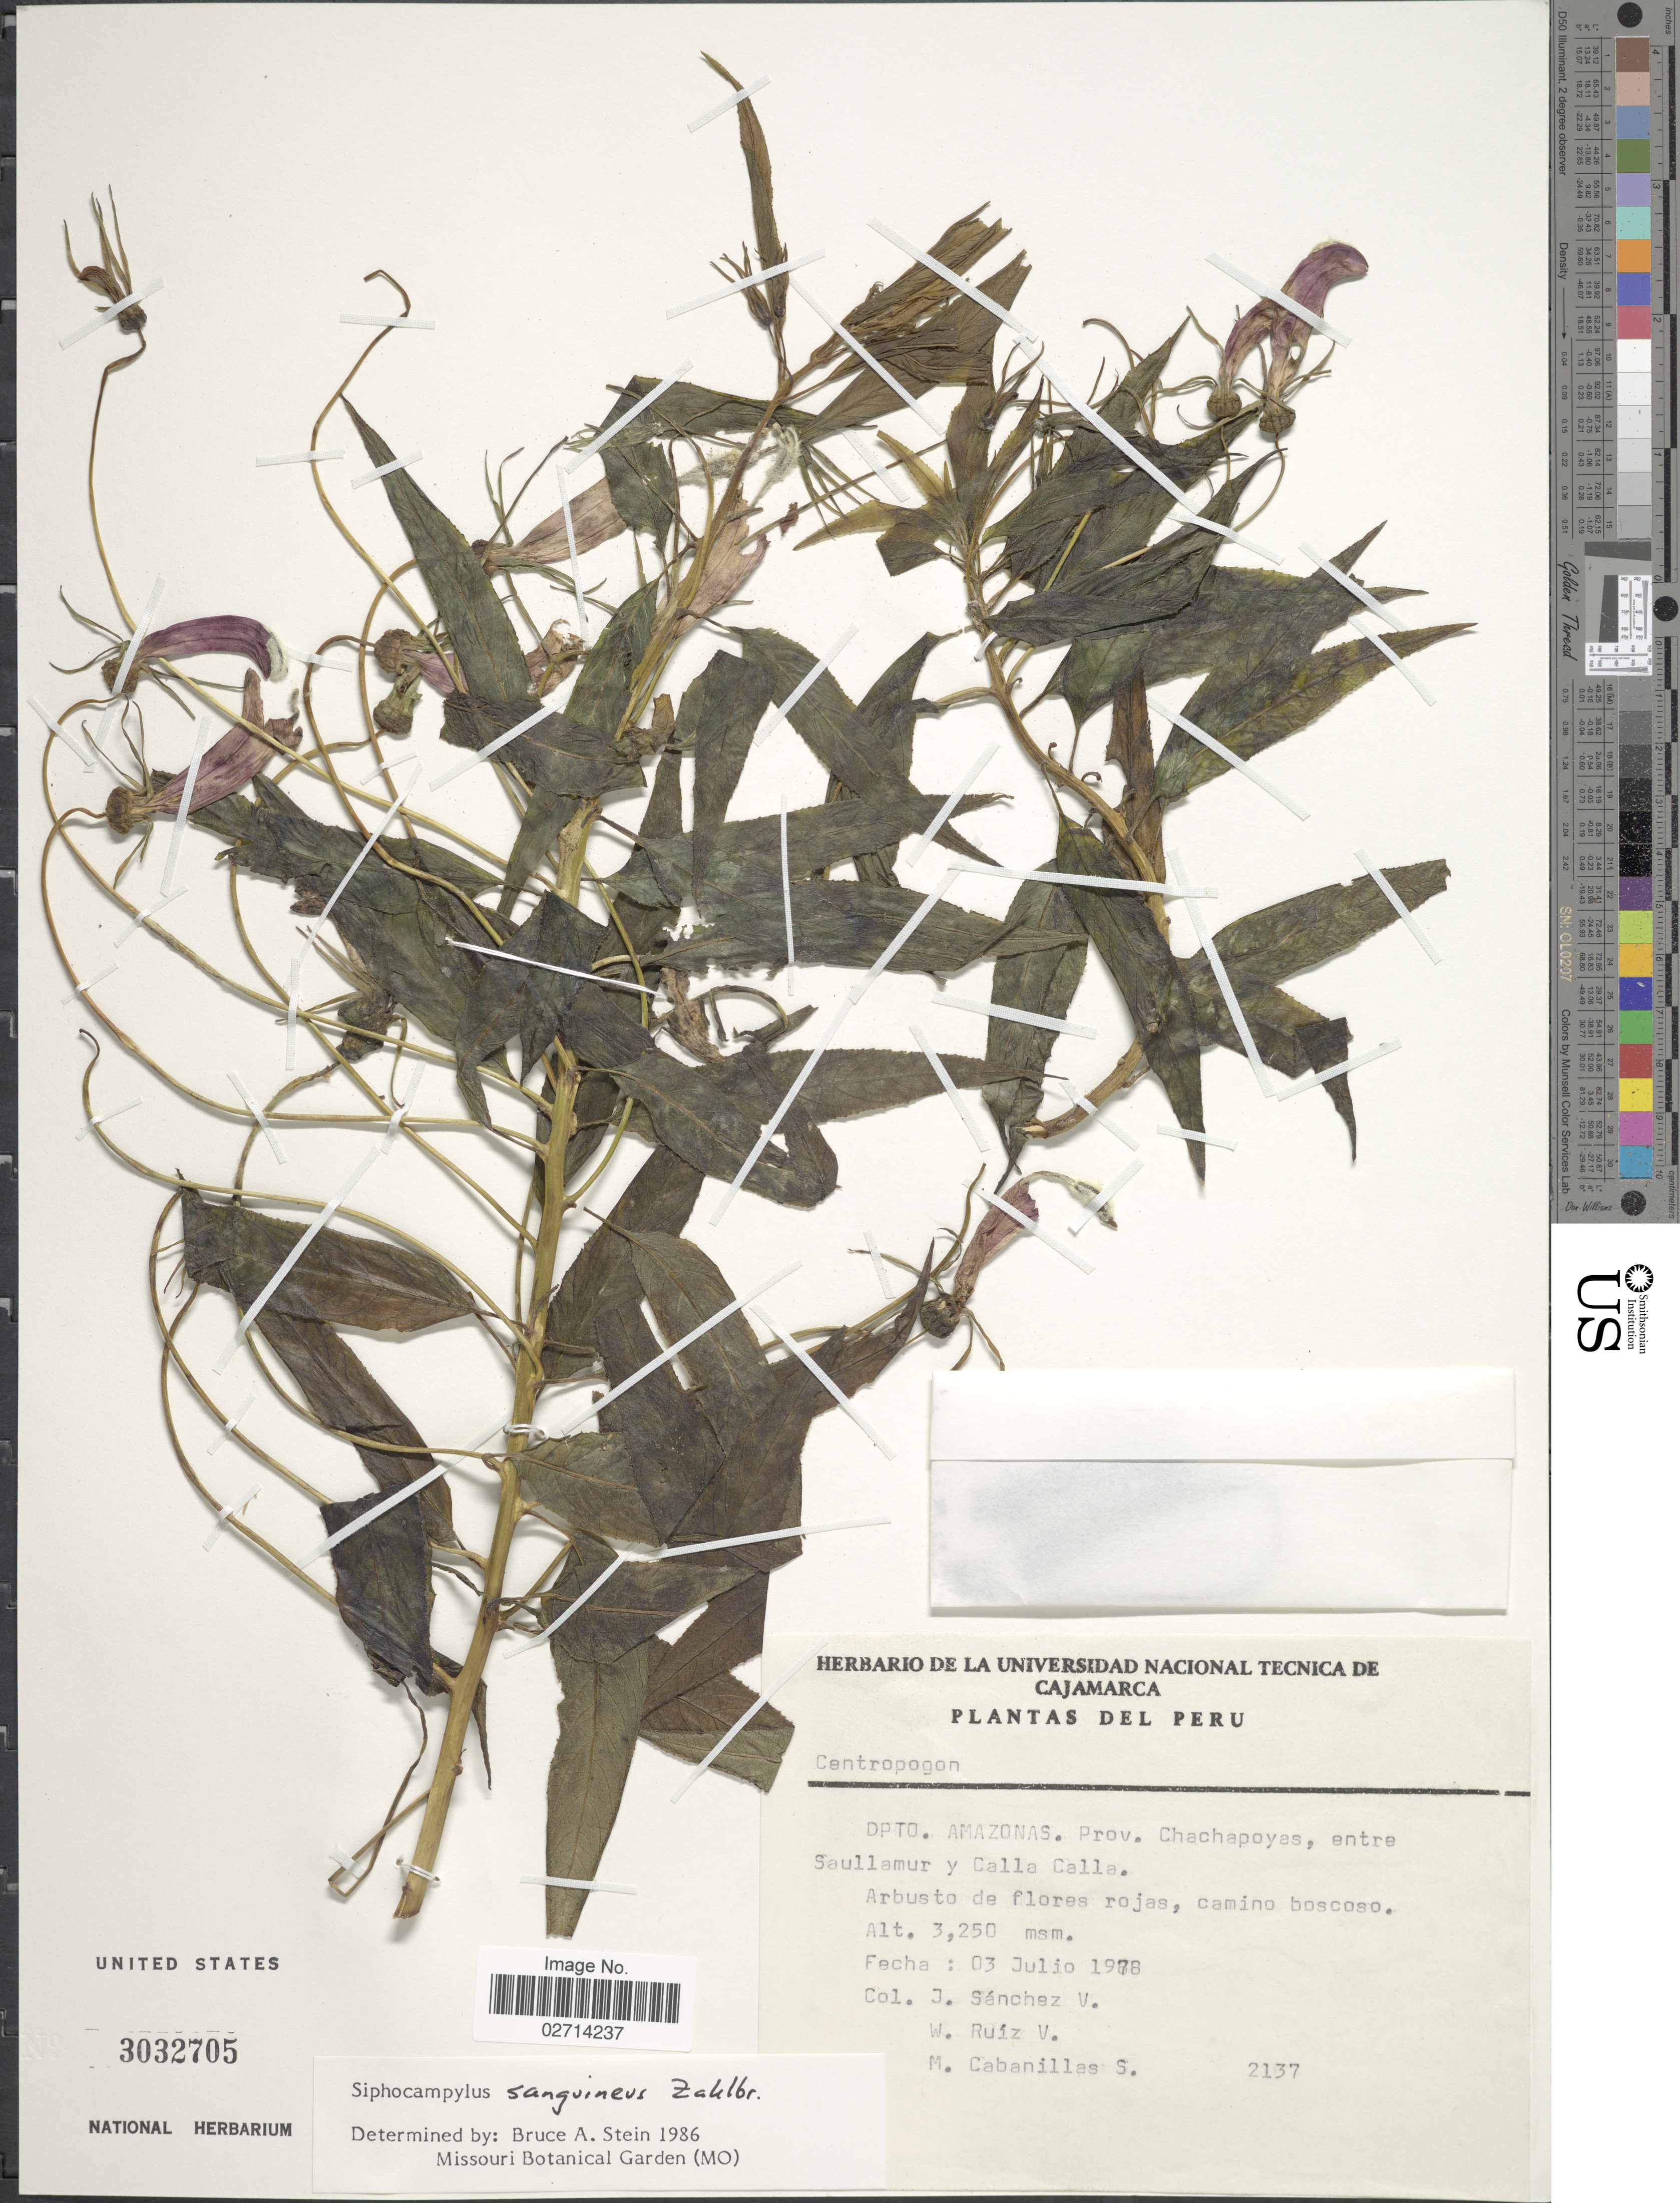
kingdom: Plantae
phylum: Tracheophyta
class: Magnoliopsida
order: Asterales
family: Campanulaceae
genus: Siphocampylus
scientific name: Siphocampylus sanguineus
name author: Zahlbr.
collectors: J. Sanchez V., W. Ruiz Vigo & M. Cabanillas S.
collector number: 2137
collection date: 1978-07-03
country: Peru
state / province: Amazonas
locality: Prov. Chachapoyas, entre Saullamur y Calla Calla.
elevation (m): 3250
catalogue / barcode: US 3032705